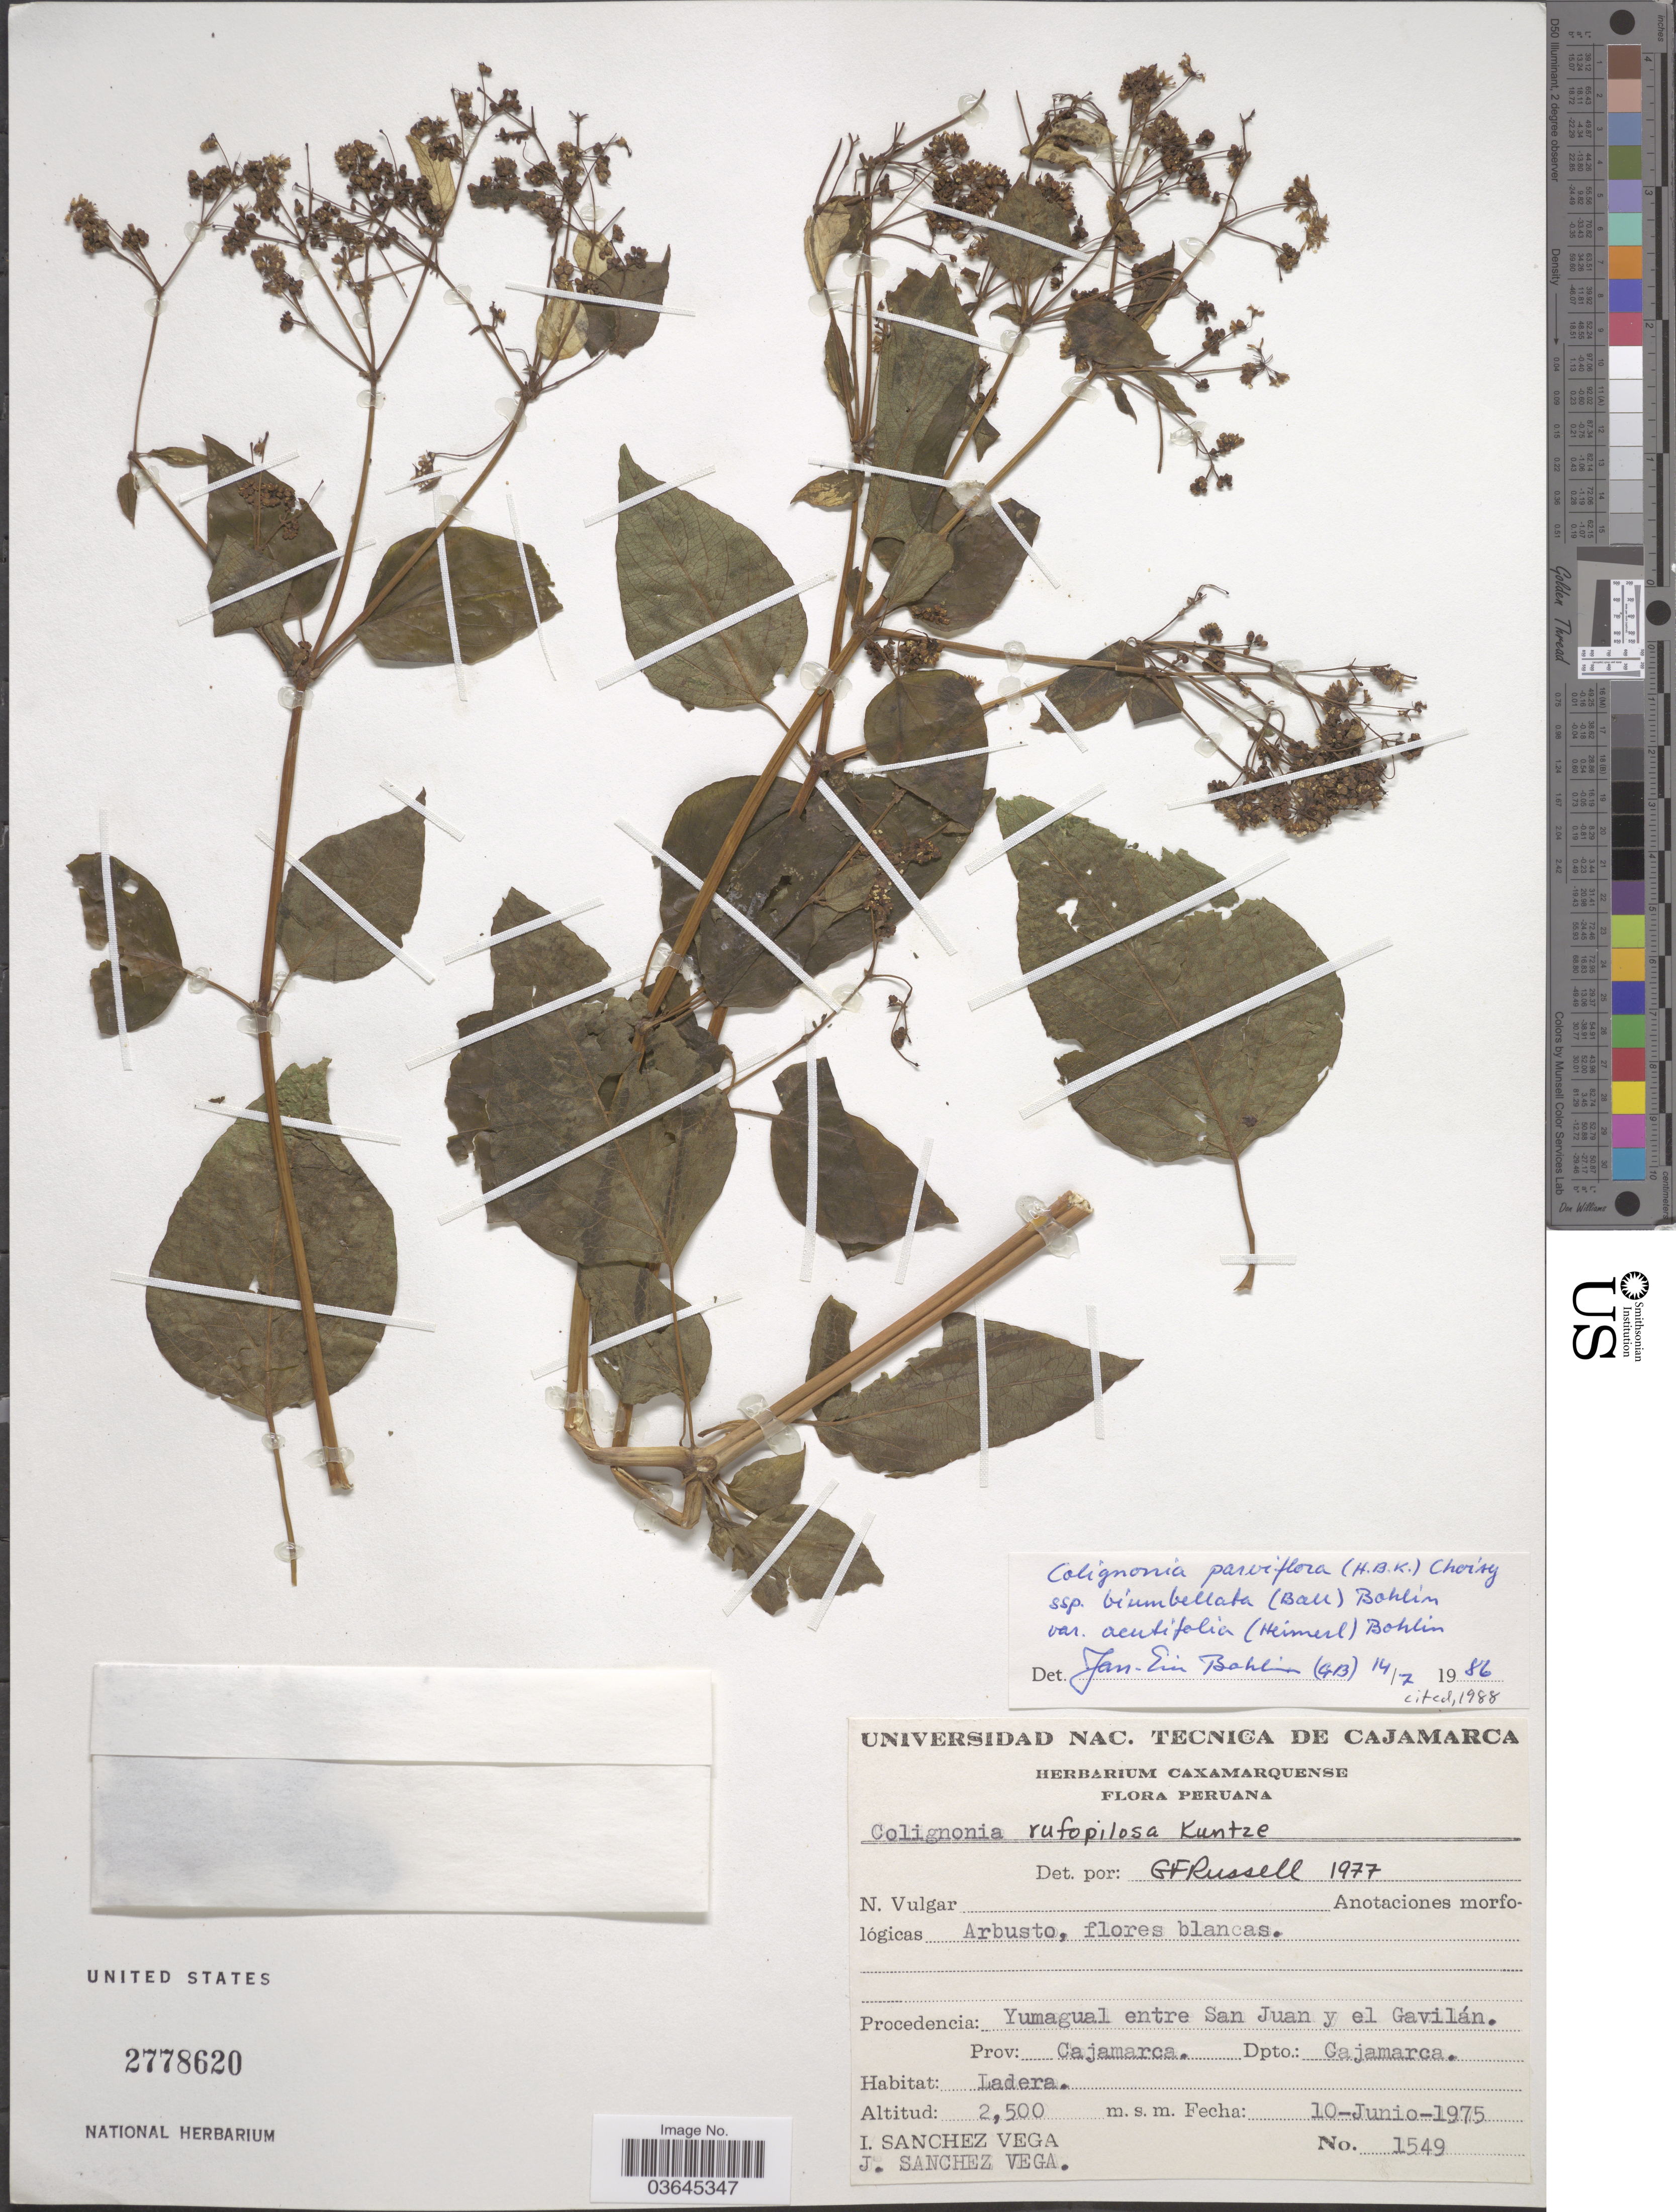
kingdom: Plantae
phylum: Tracheophyta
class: Magnoliopsida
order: Caryophyllales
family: Nyctaginaceae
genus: Colignonia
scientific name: Colignonia parviflora var. acutifolia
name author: (Heimerl) J.E. Bohlin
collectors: I. Sánchez Vega & J. Sanchez-Vega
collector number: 1549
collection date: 1975-06-10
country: Peru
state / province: Cajamarca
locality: Yumagual entre San Juan y el Gavilán. Prov.: Cajamarca. Dpto.: Cajamarca.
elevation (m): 2500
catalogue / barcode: US 2778620